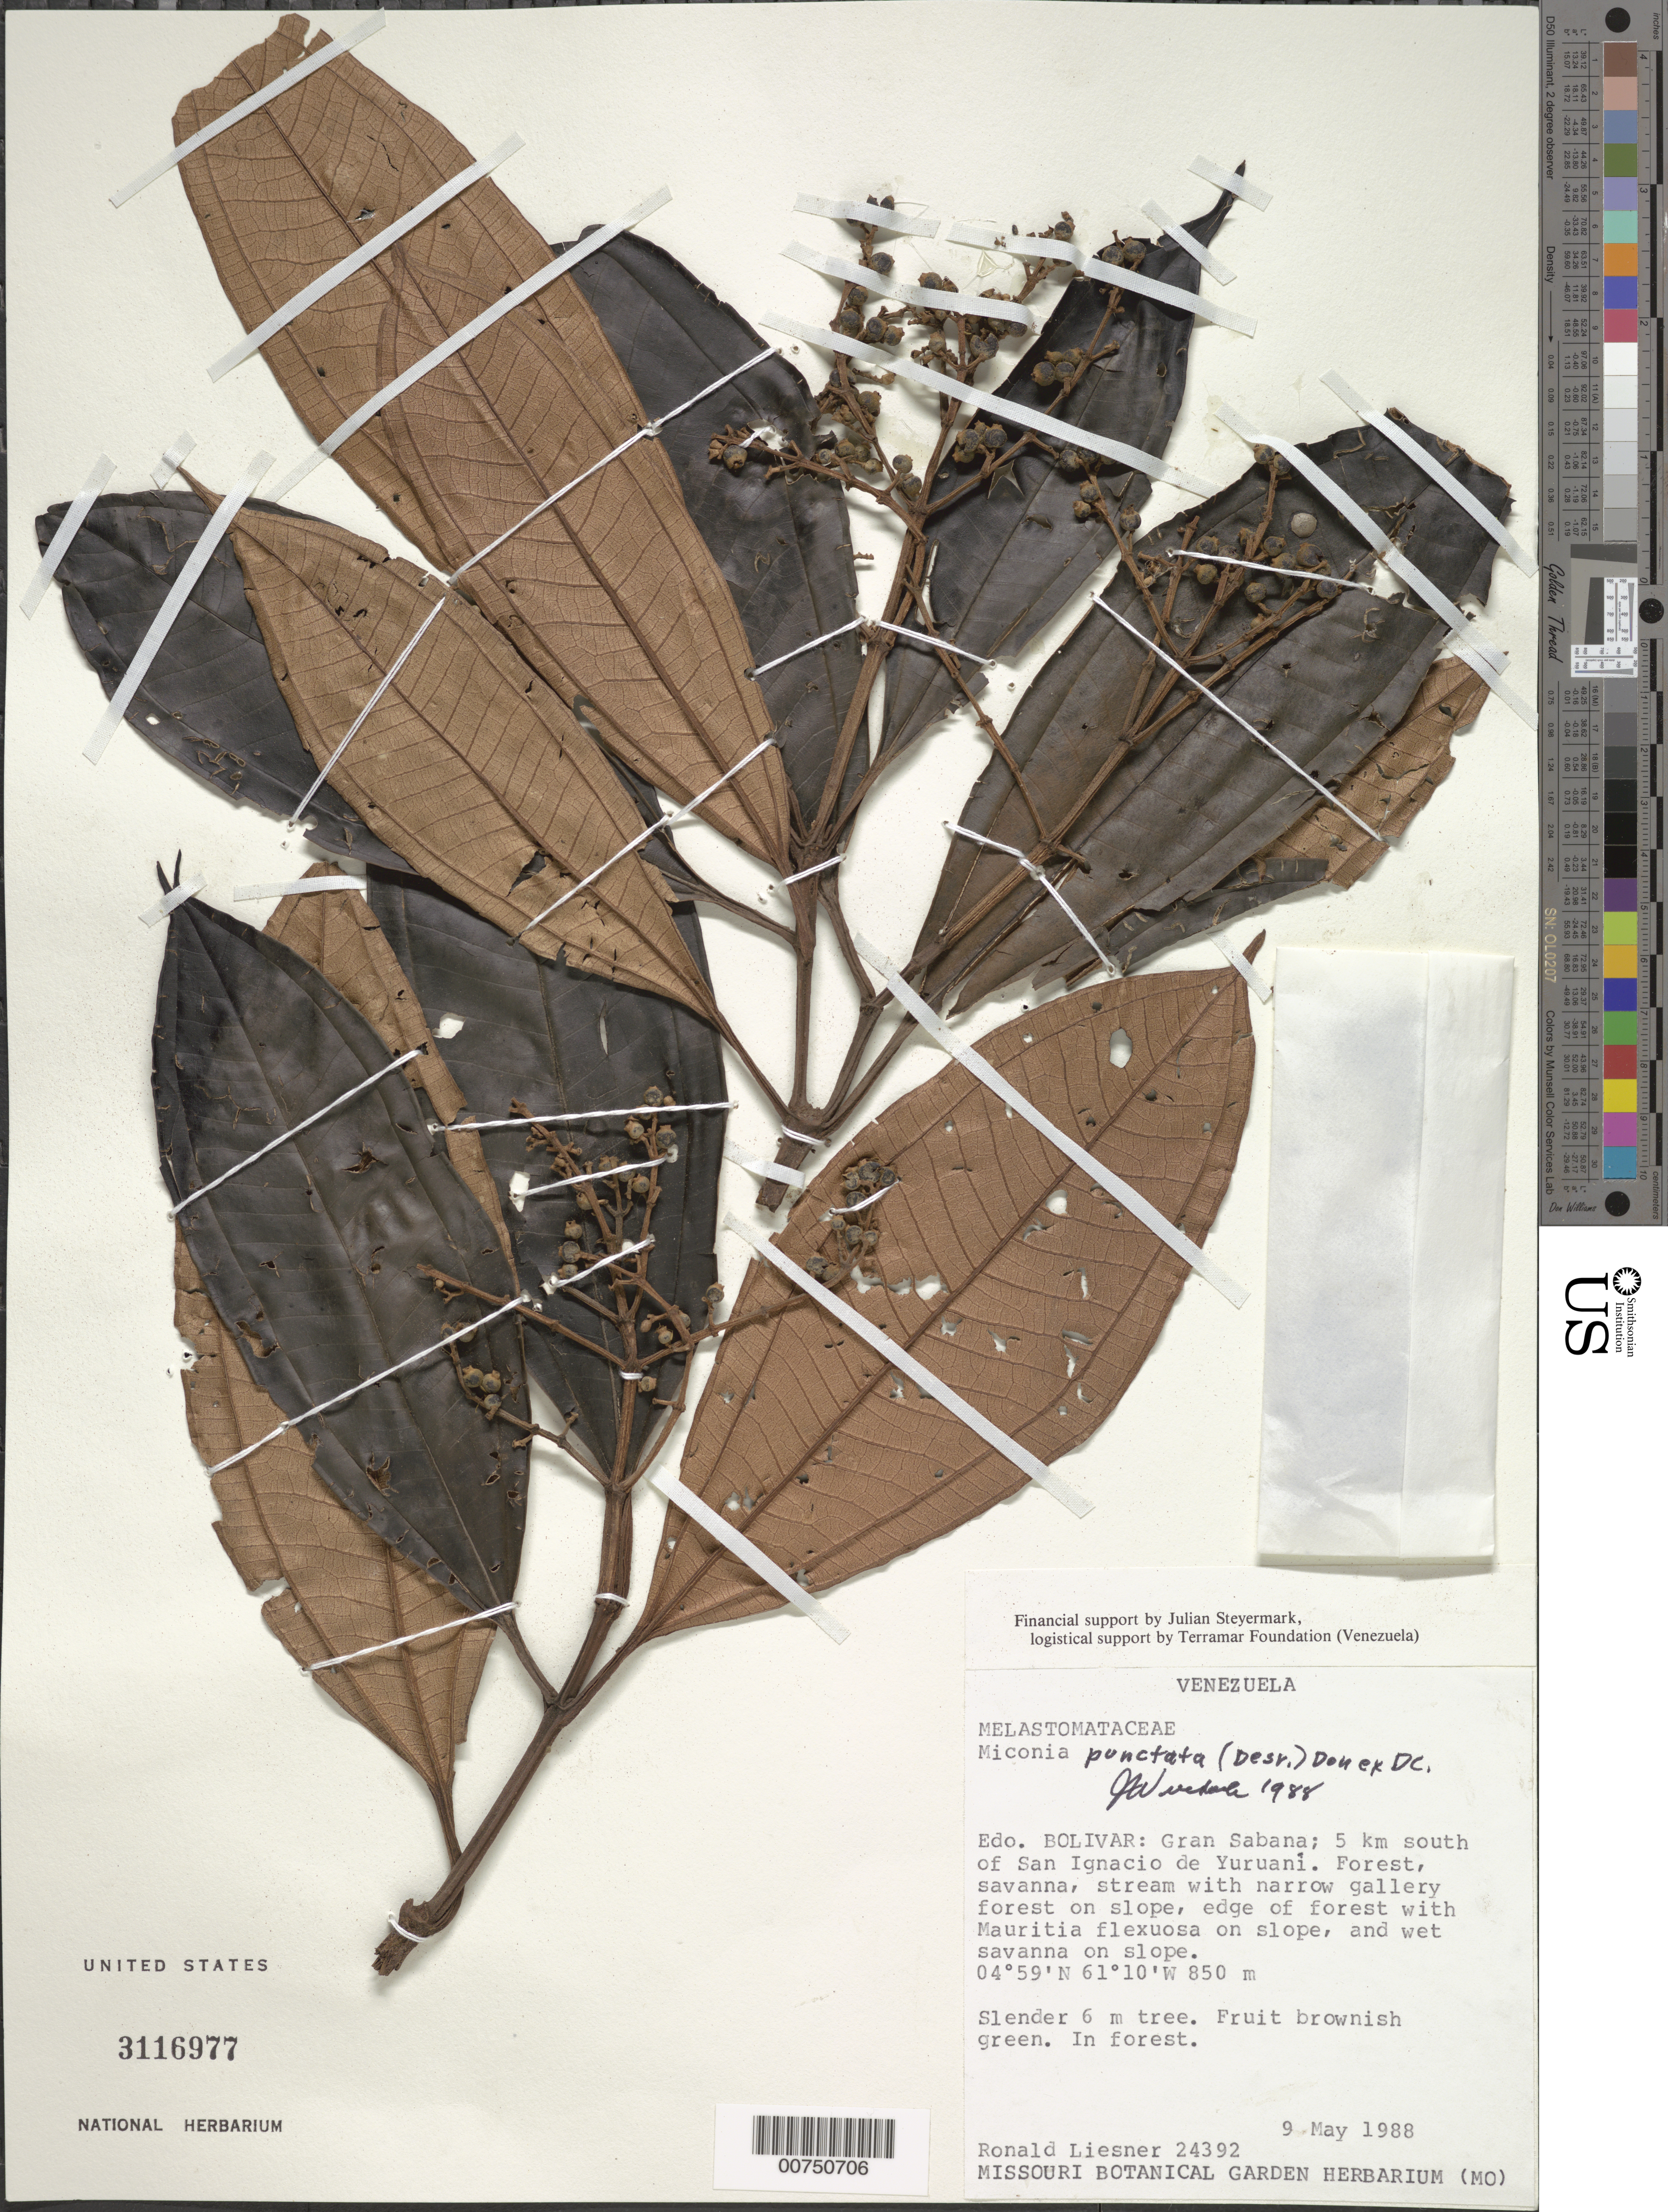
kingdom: Plantae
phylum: Tracheophyta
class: Magnoliopsida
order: Myrtales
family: Melastomataceae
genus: Miconia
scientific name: Miconia punctata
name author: (Desr.) D. Don ex DC.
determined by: Wurdack, John J., (US), US (UNITED STATES)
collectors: R. L. Liesner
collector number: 24392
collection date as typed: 9-May-88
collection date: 1988-05-09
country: Venezuela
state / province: Bolívar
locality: Gran Sabana, 5 km S of San Ignacio de Yuruani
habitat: Forest, savanna, stream with narrow gallery forest on slope, edge of forest with Mauritia flexuosa on slope, and wet savanna on slope; in forest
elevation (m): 850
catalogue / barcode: US 3116977